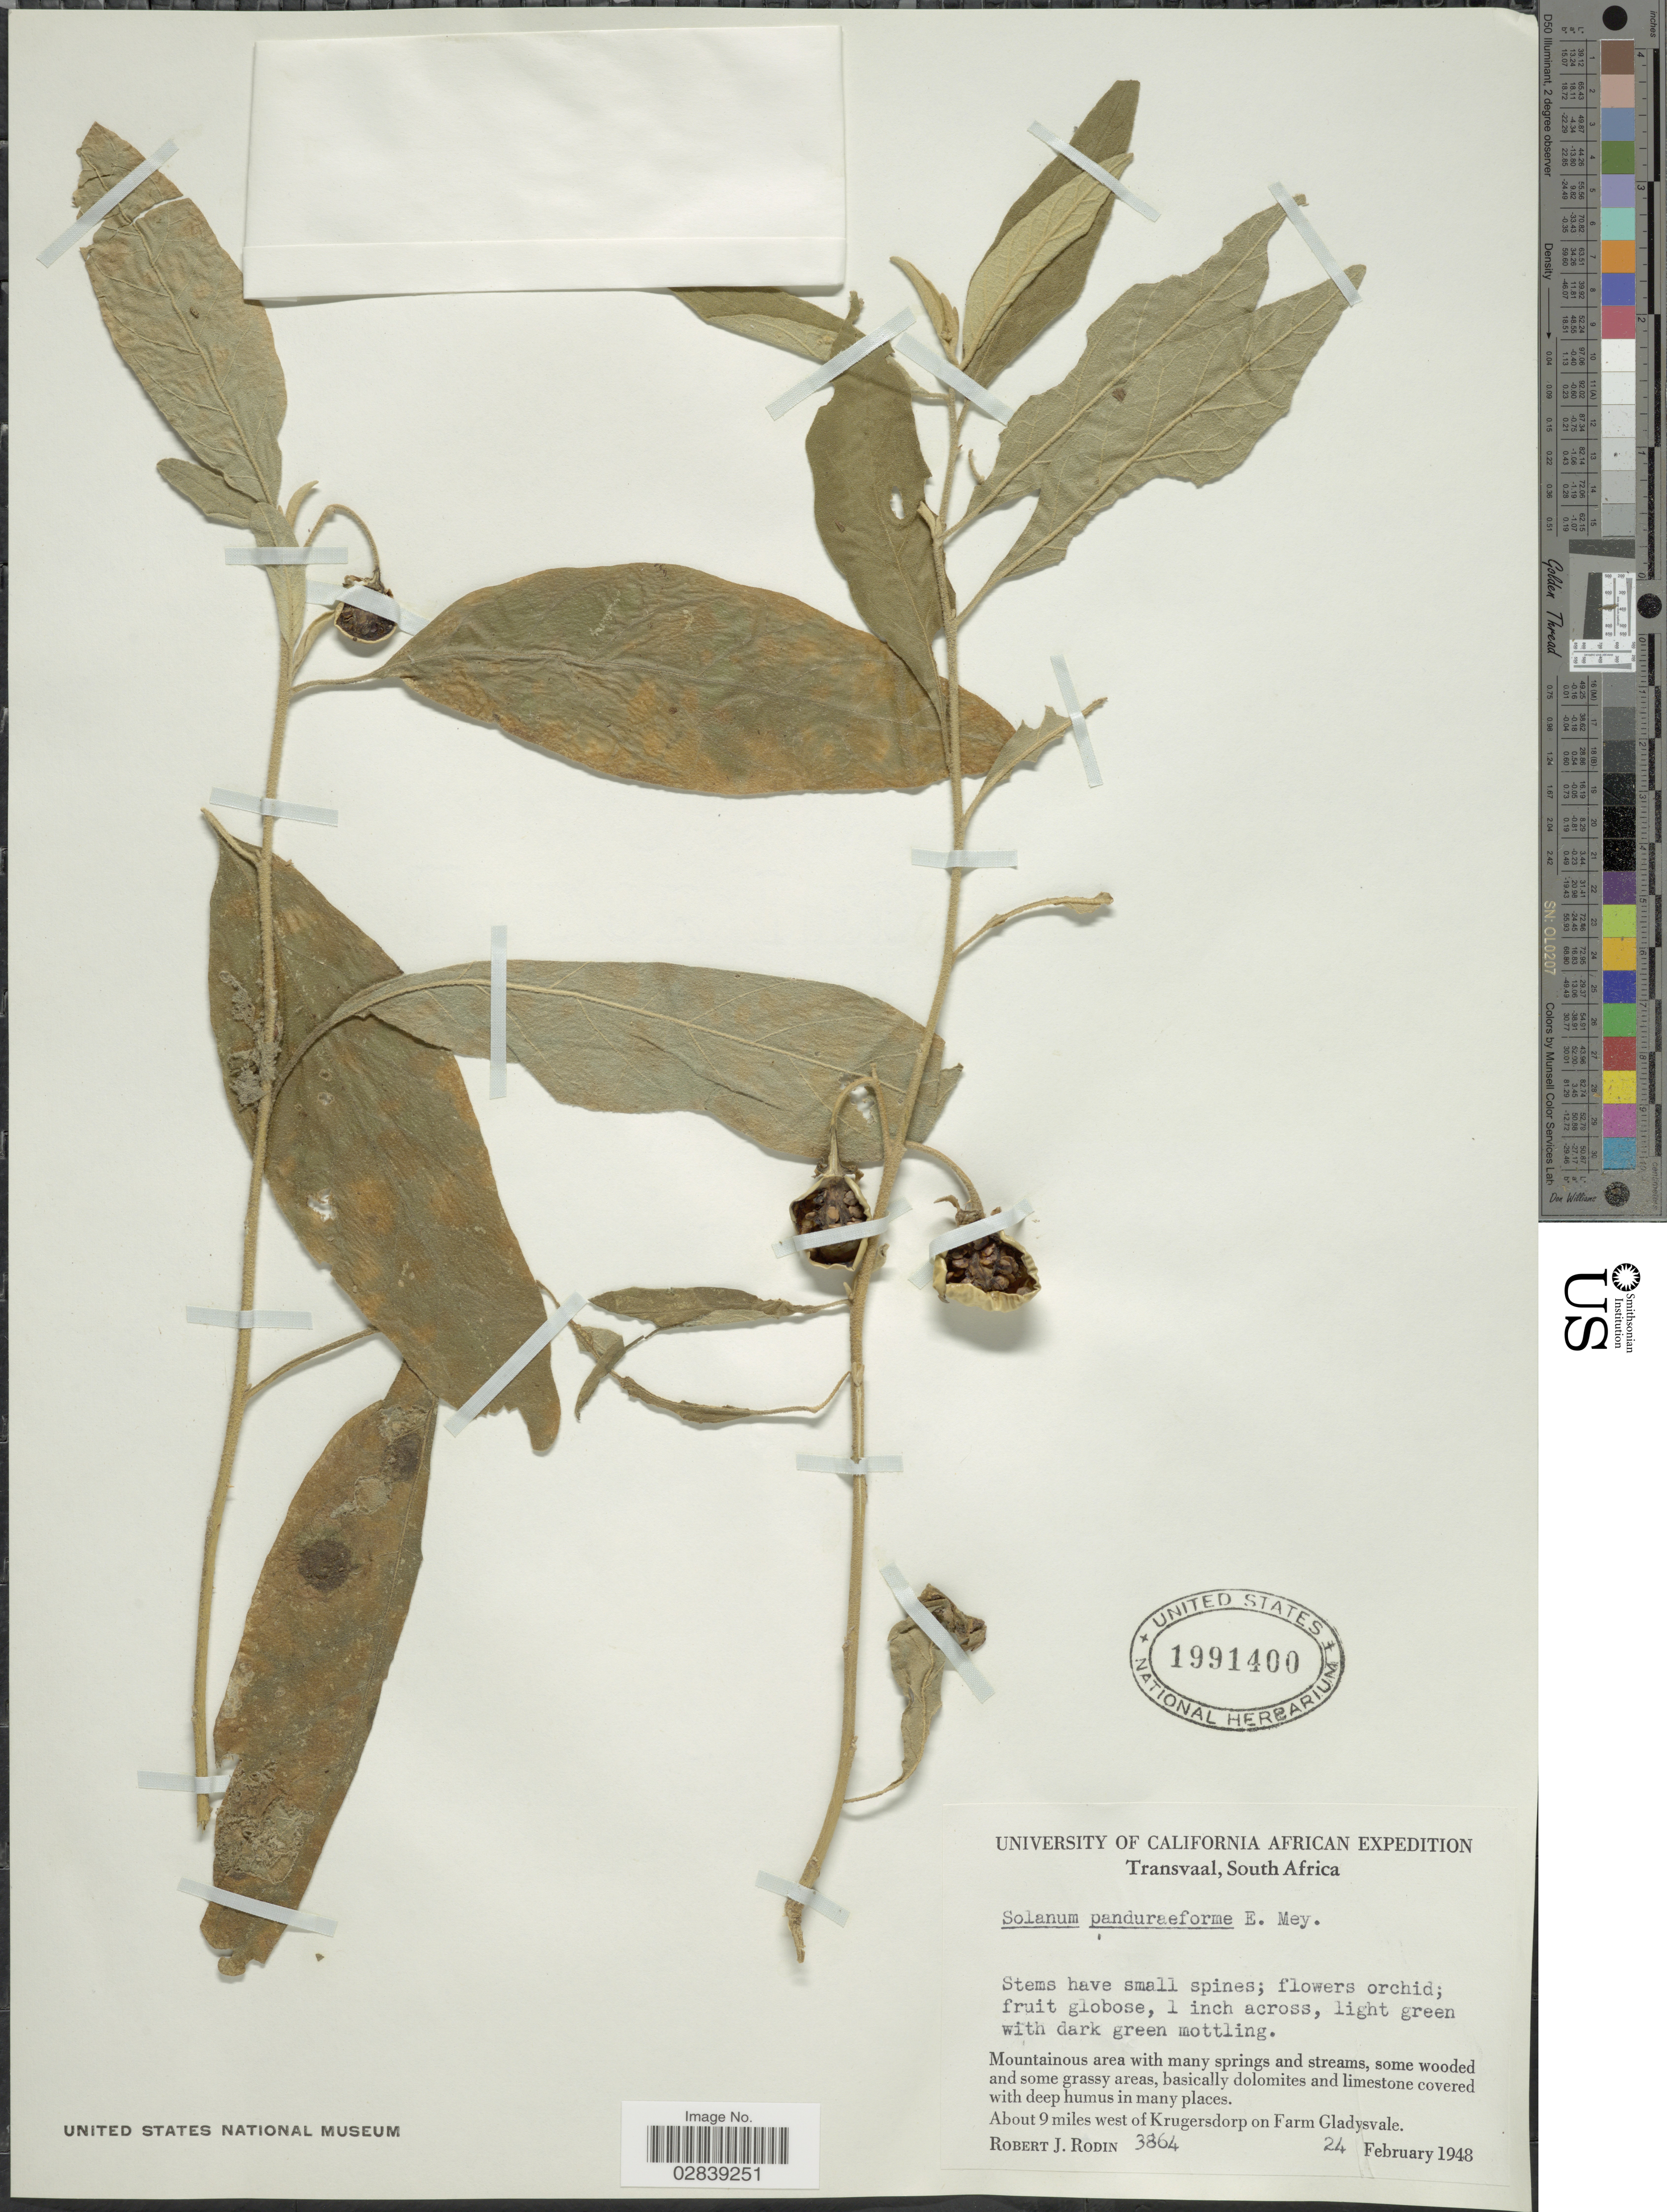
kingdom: Plantae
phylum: Tracheophyta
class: Magnoliopsida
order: Solanales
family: Solanaceae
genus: Solanum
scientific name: Solanum panduraeforme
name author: Dunal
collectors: R. J. Rodin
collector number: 3864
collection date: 1948-02-24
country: South Africa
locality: Transvaal. About 9 miles west of Krugersdorp on Farm Gladysvale.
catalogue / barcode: US 1991400